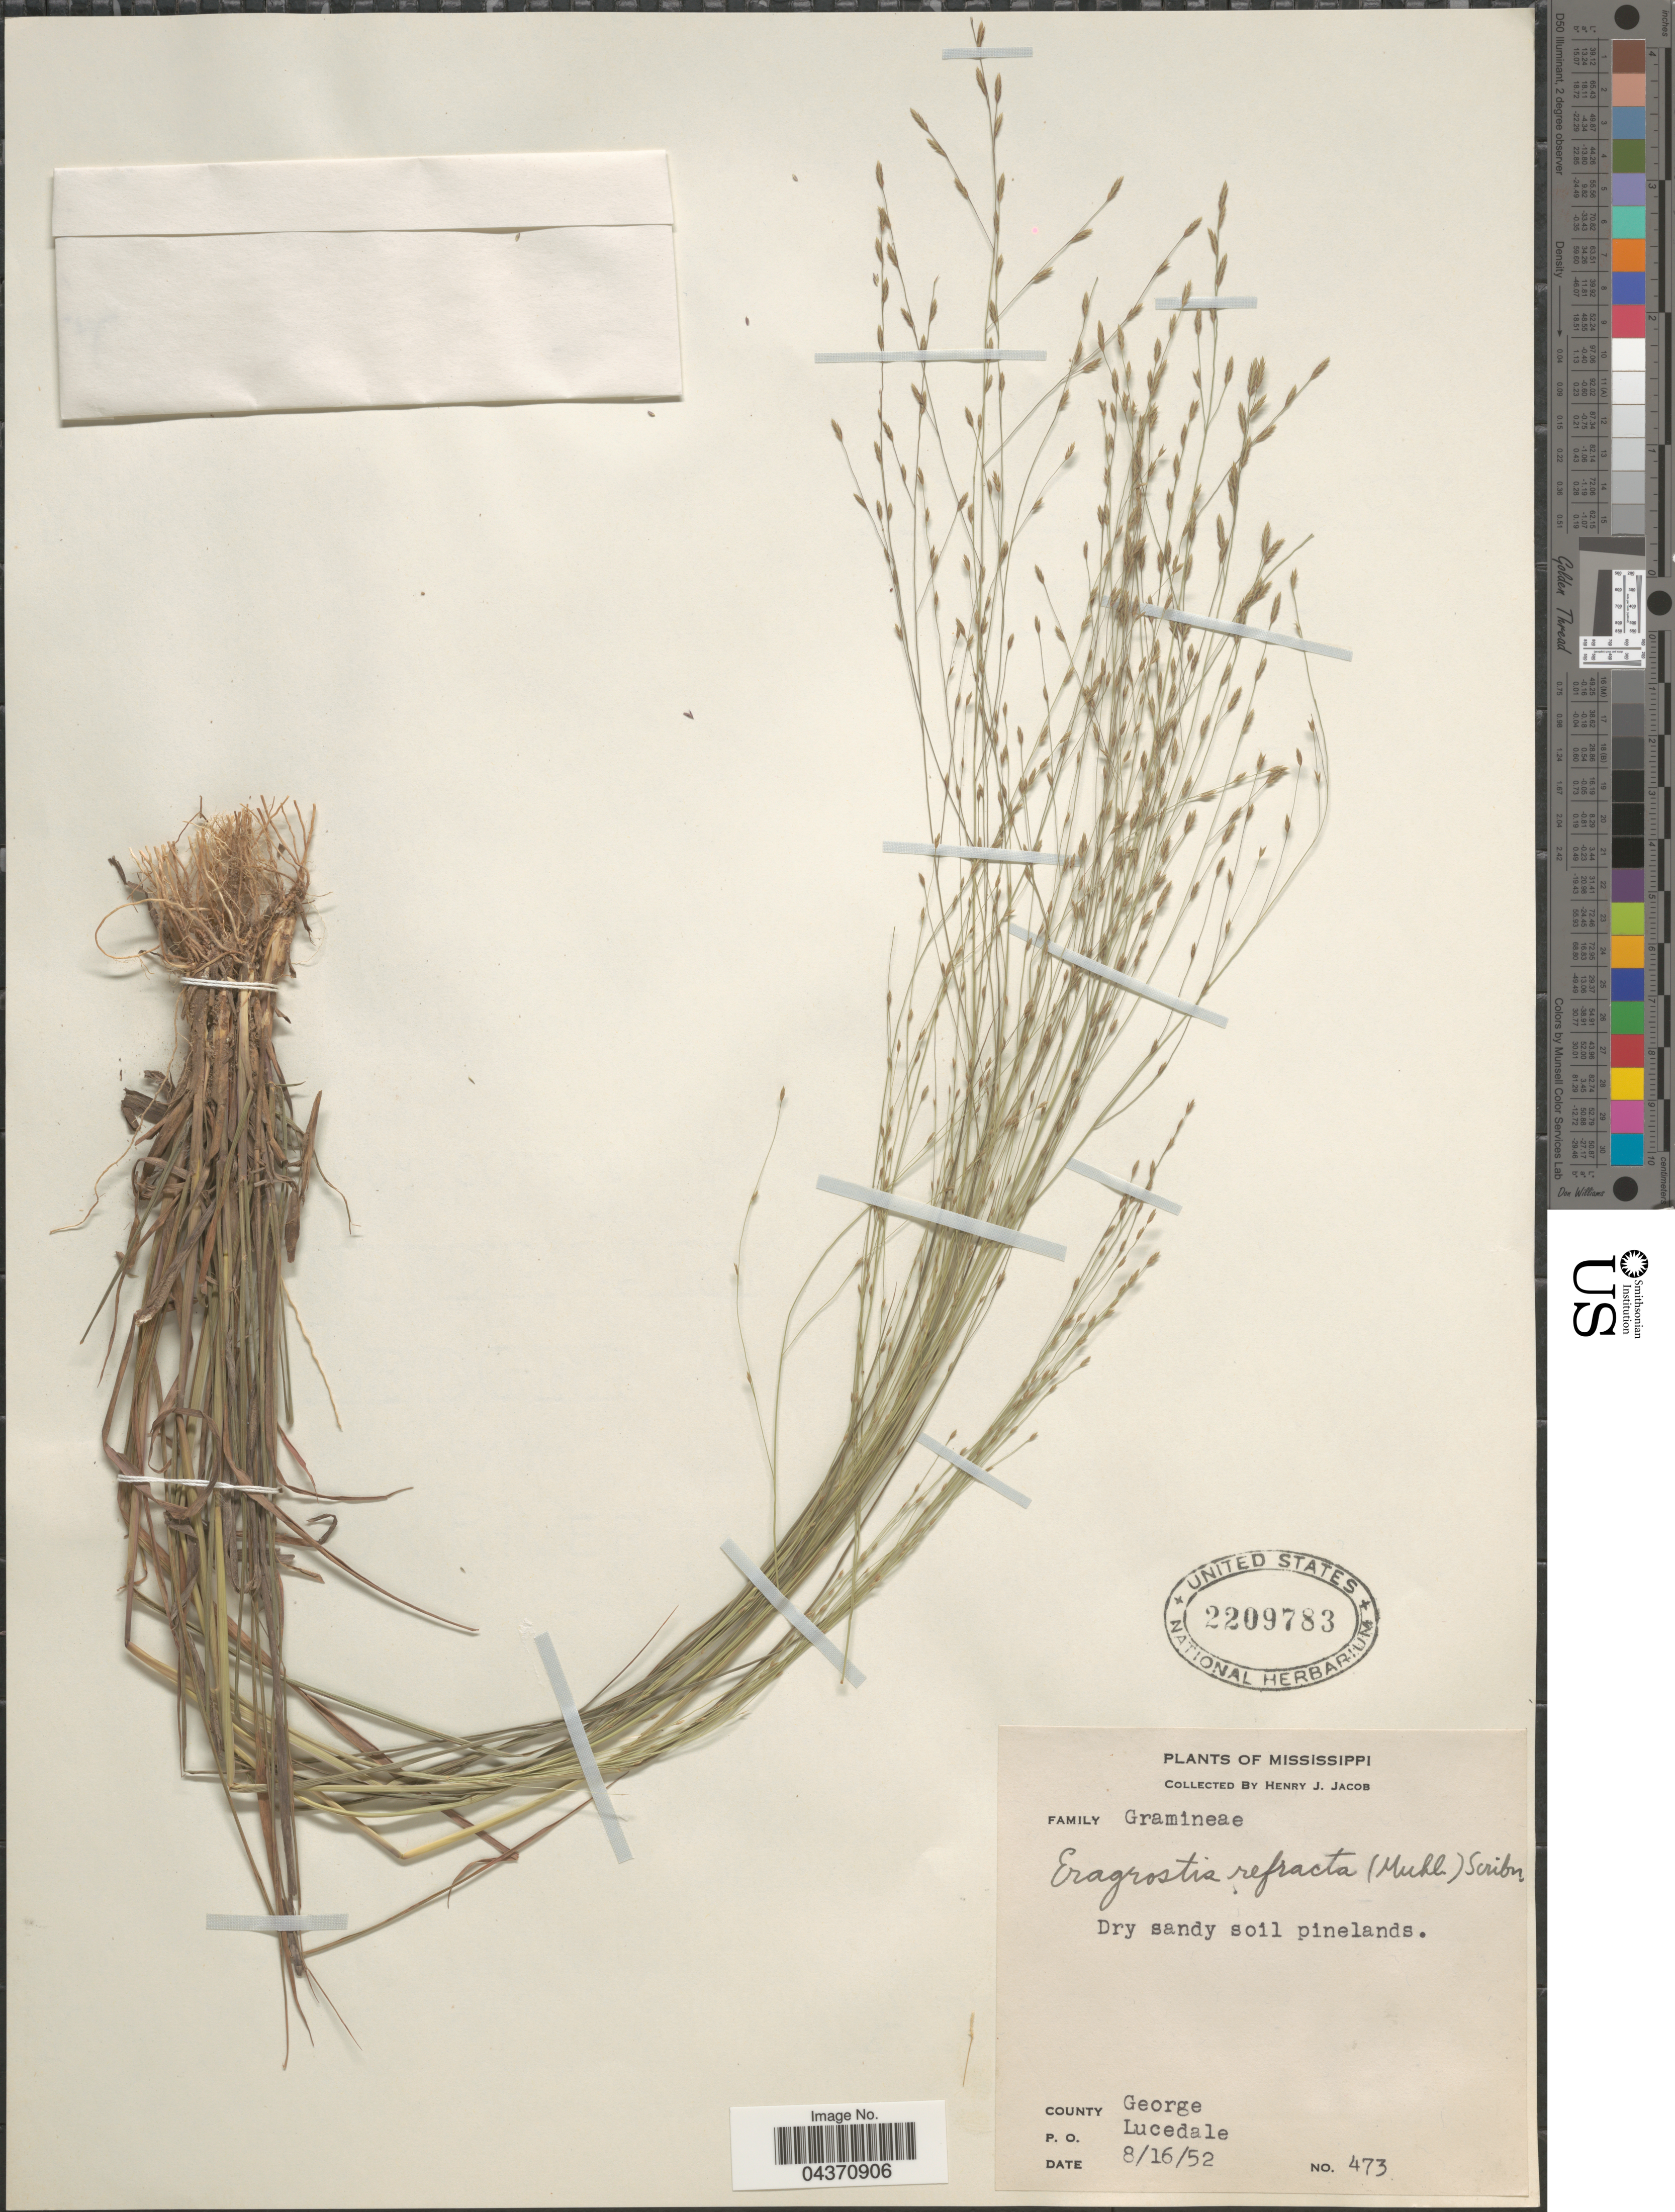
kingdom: Plantae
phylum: Tracheophyta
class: Liliopsida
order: Poales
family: Poaceae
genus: Eragrostis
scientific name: Eragrostis refracta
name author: (Muhl.) Scribn.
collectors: H. Jacob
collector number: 473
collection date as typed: Transcribed d/m/y: 16/8/52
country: United States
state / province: Mississippi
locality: County George. P. O. Lucedale.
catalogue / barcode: US 2209783